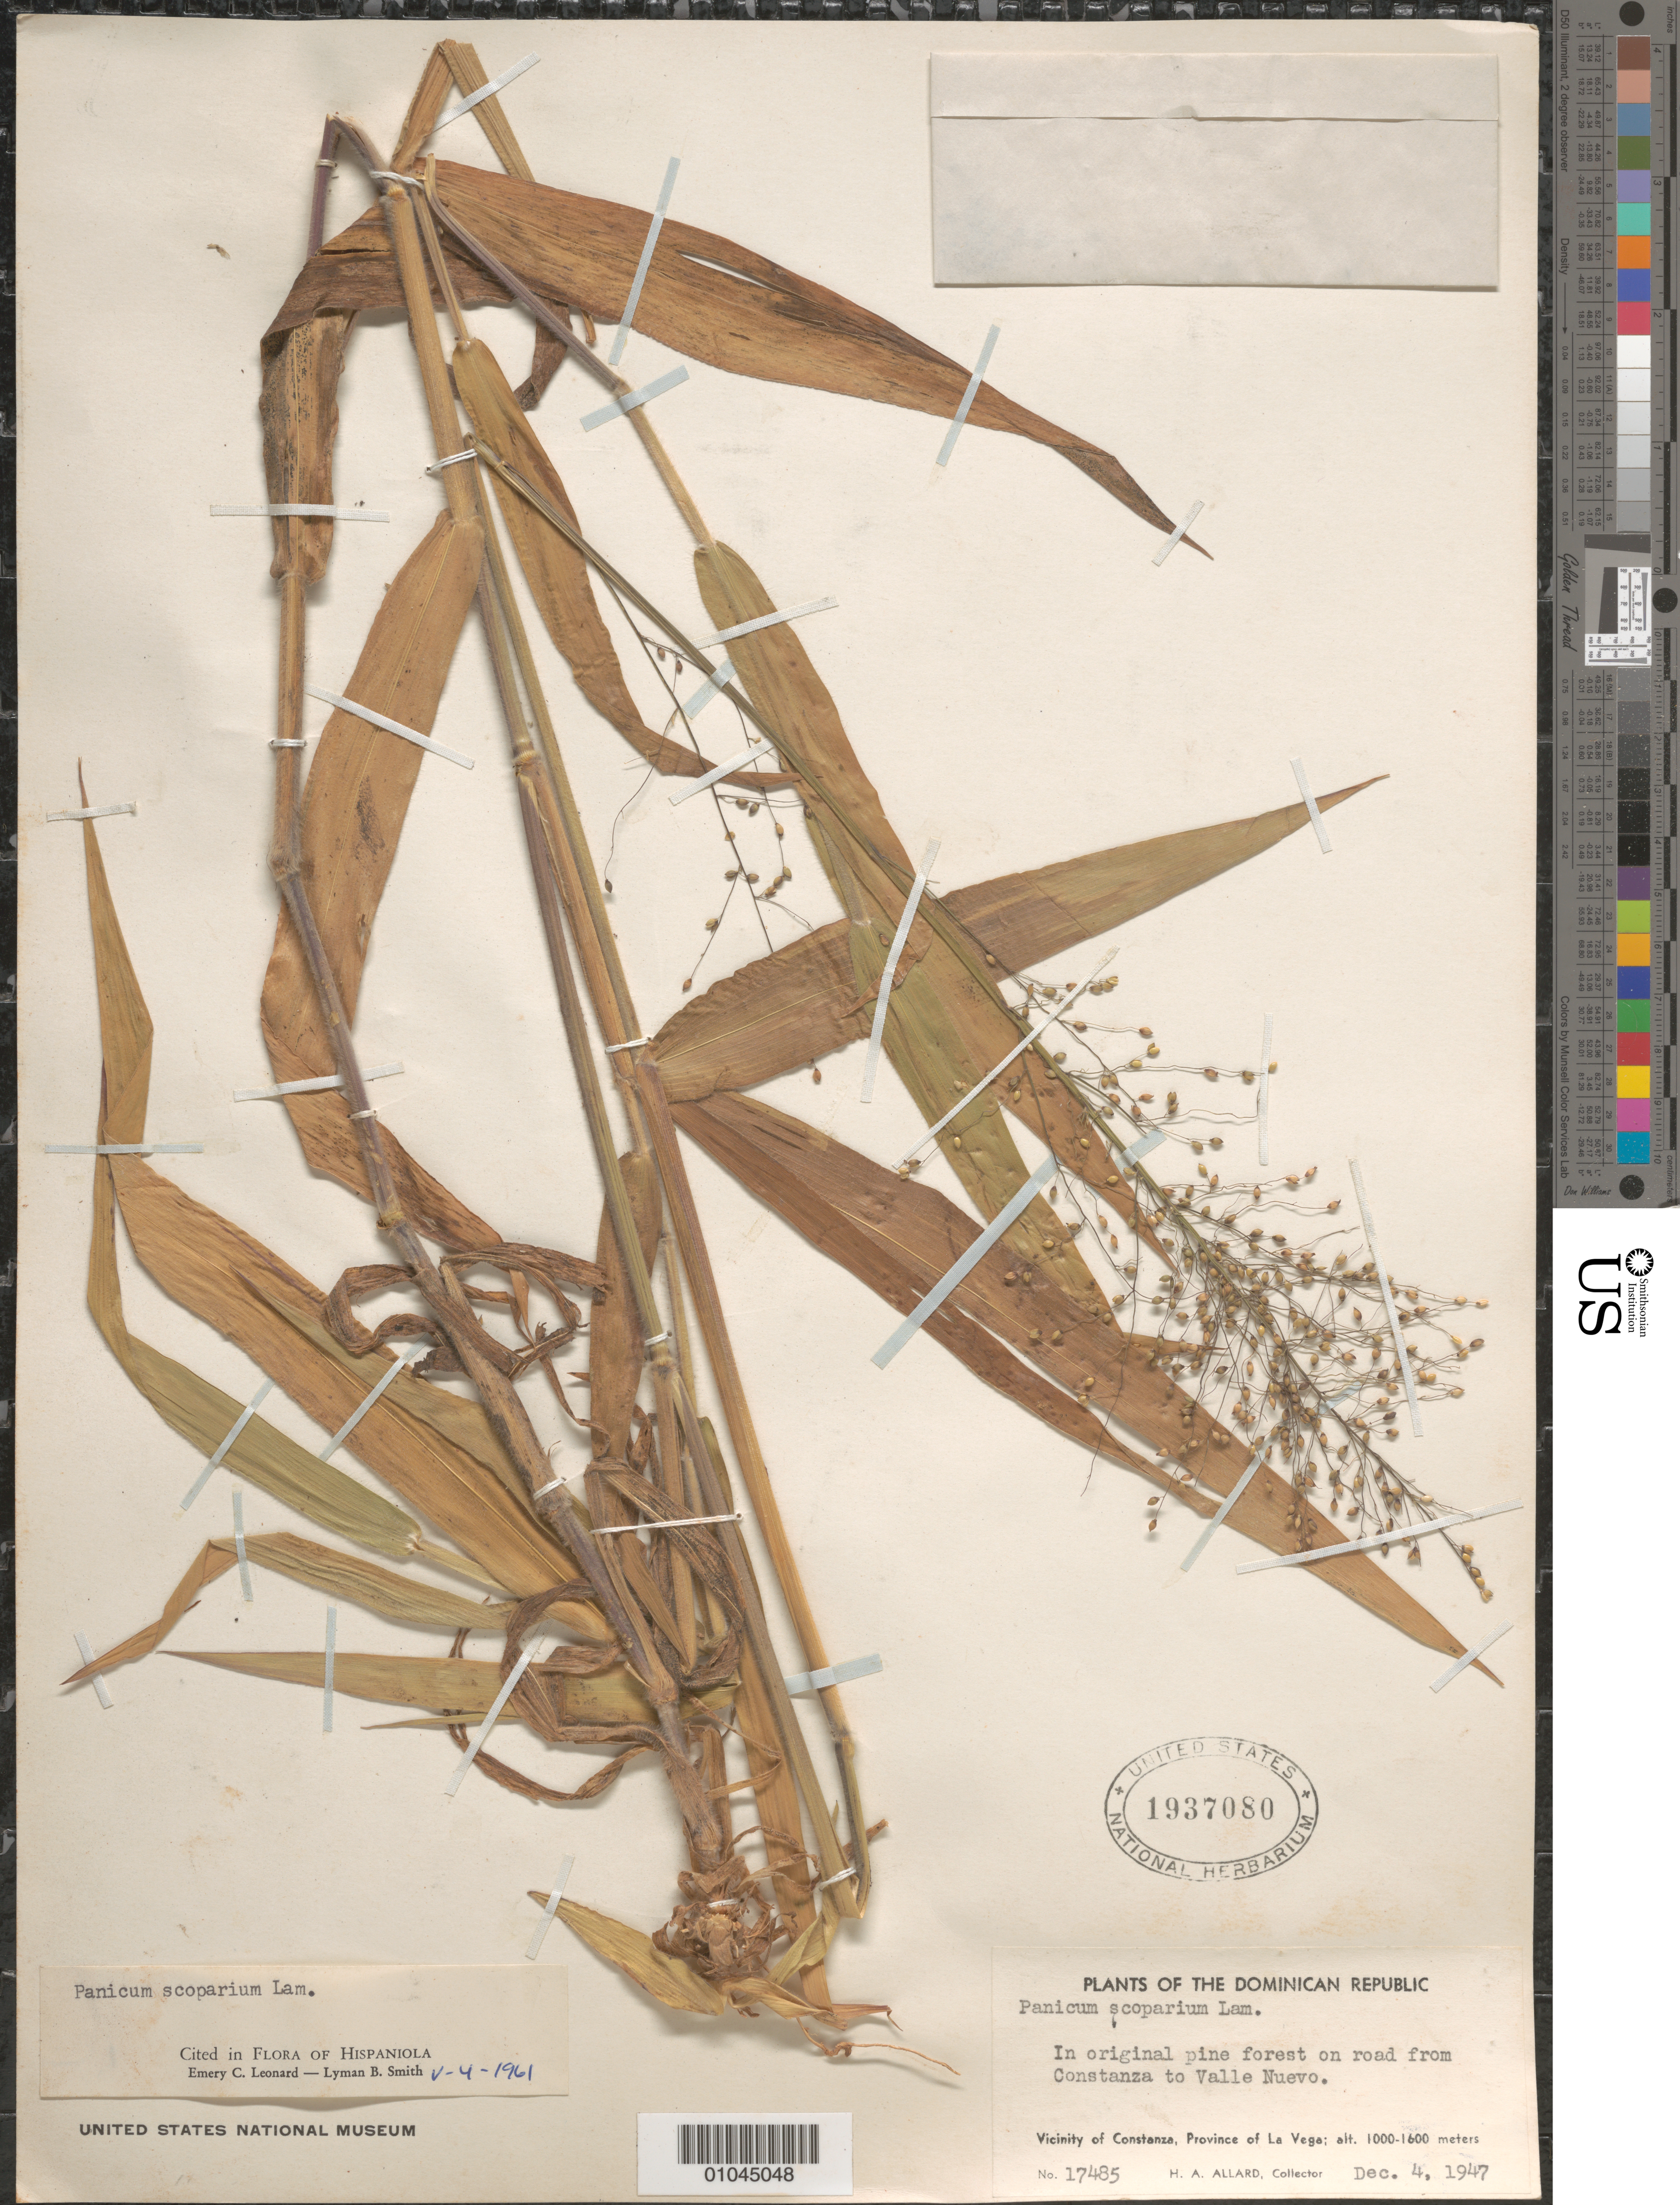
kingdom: Plantae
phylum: Tracheophyta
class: Liliopsida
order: Poales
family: Poaceae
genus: Panicum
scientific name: Panicum scoparium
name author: Lam.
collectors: H. A. Allard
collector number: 17485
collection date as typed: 04 Dec 1947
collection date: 1947-12-04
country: Dominican Republic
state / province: La Vega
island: Hispaniola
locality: Vicinity of Constanza, on road from Constanza to Valle Nuevo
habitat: in original pine forest on road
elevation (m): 1000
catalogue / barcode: US 1937080